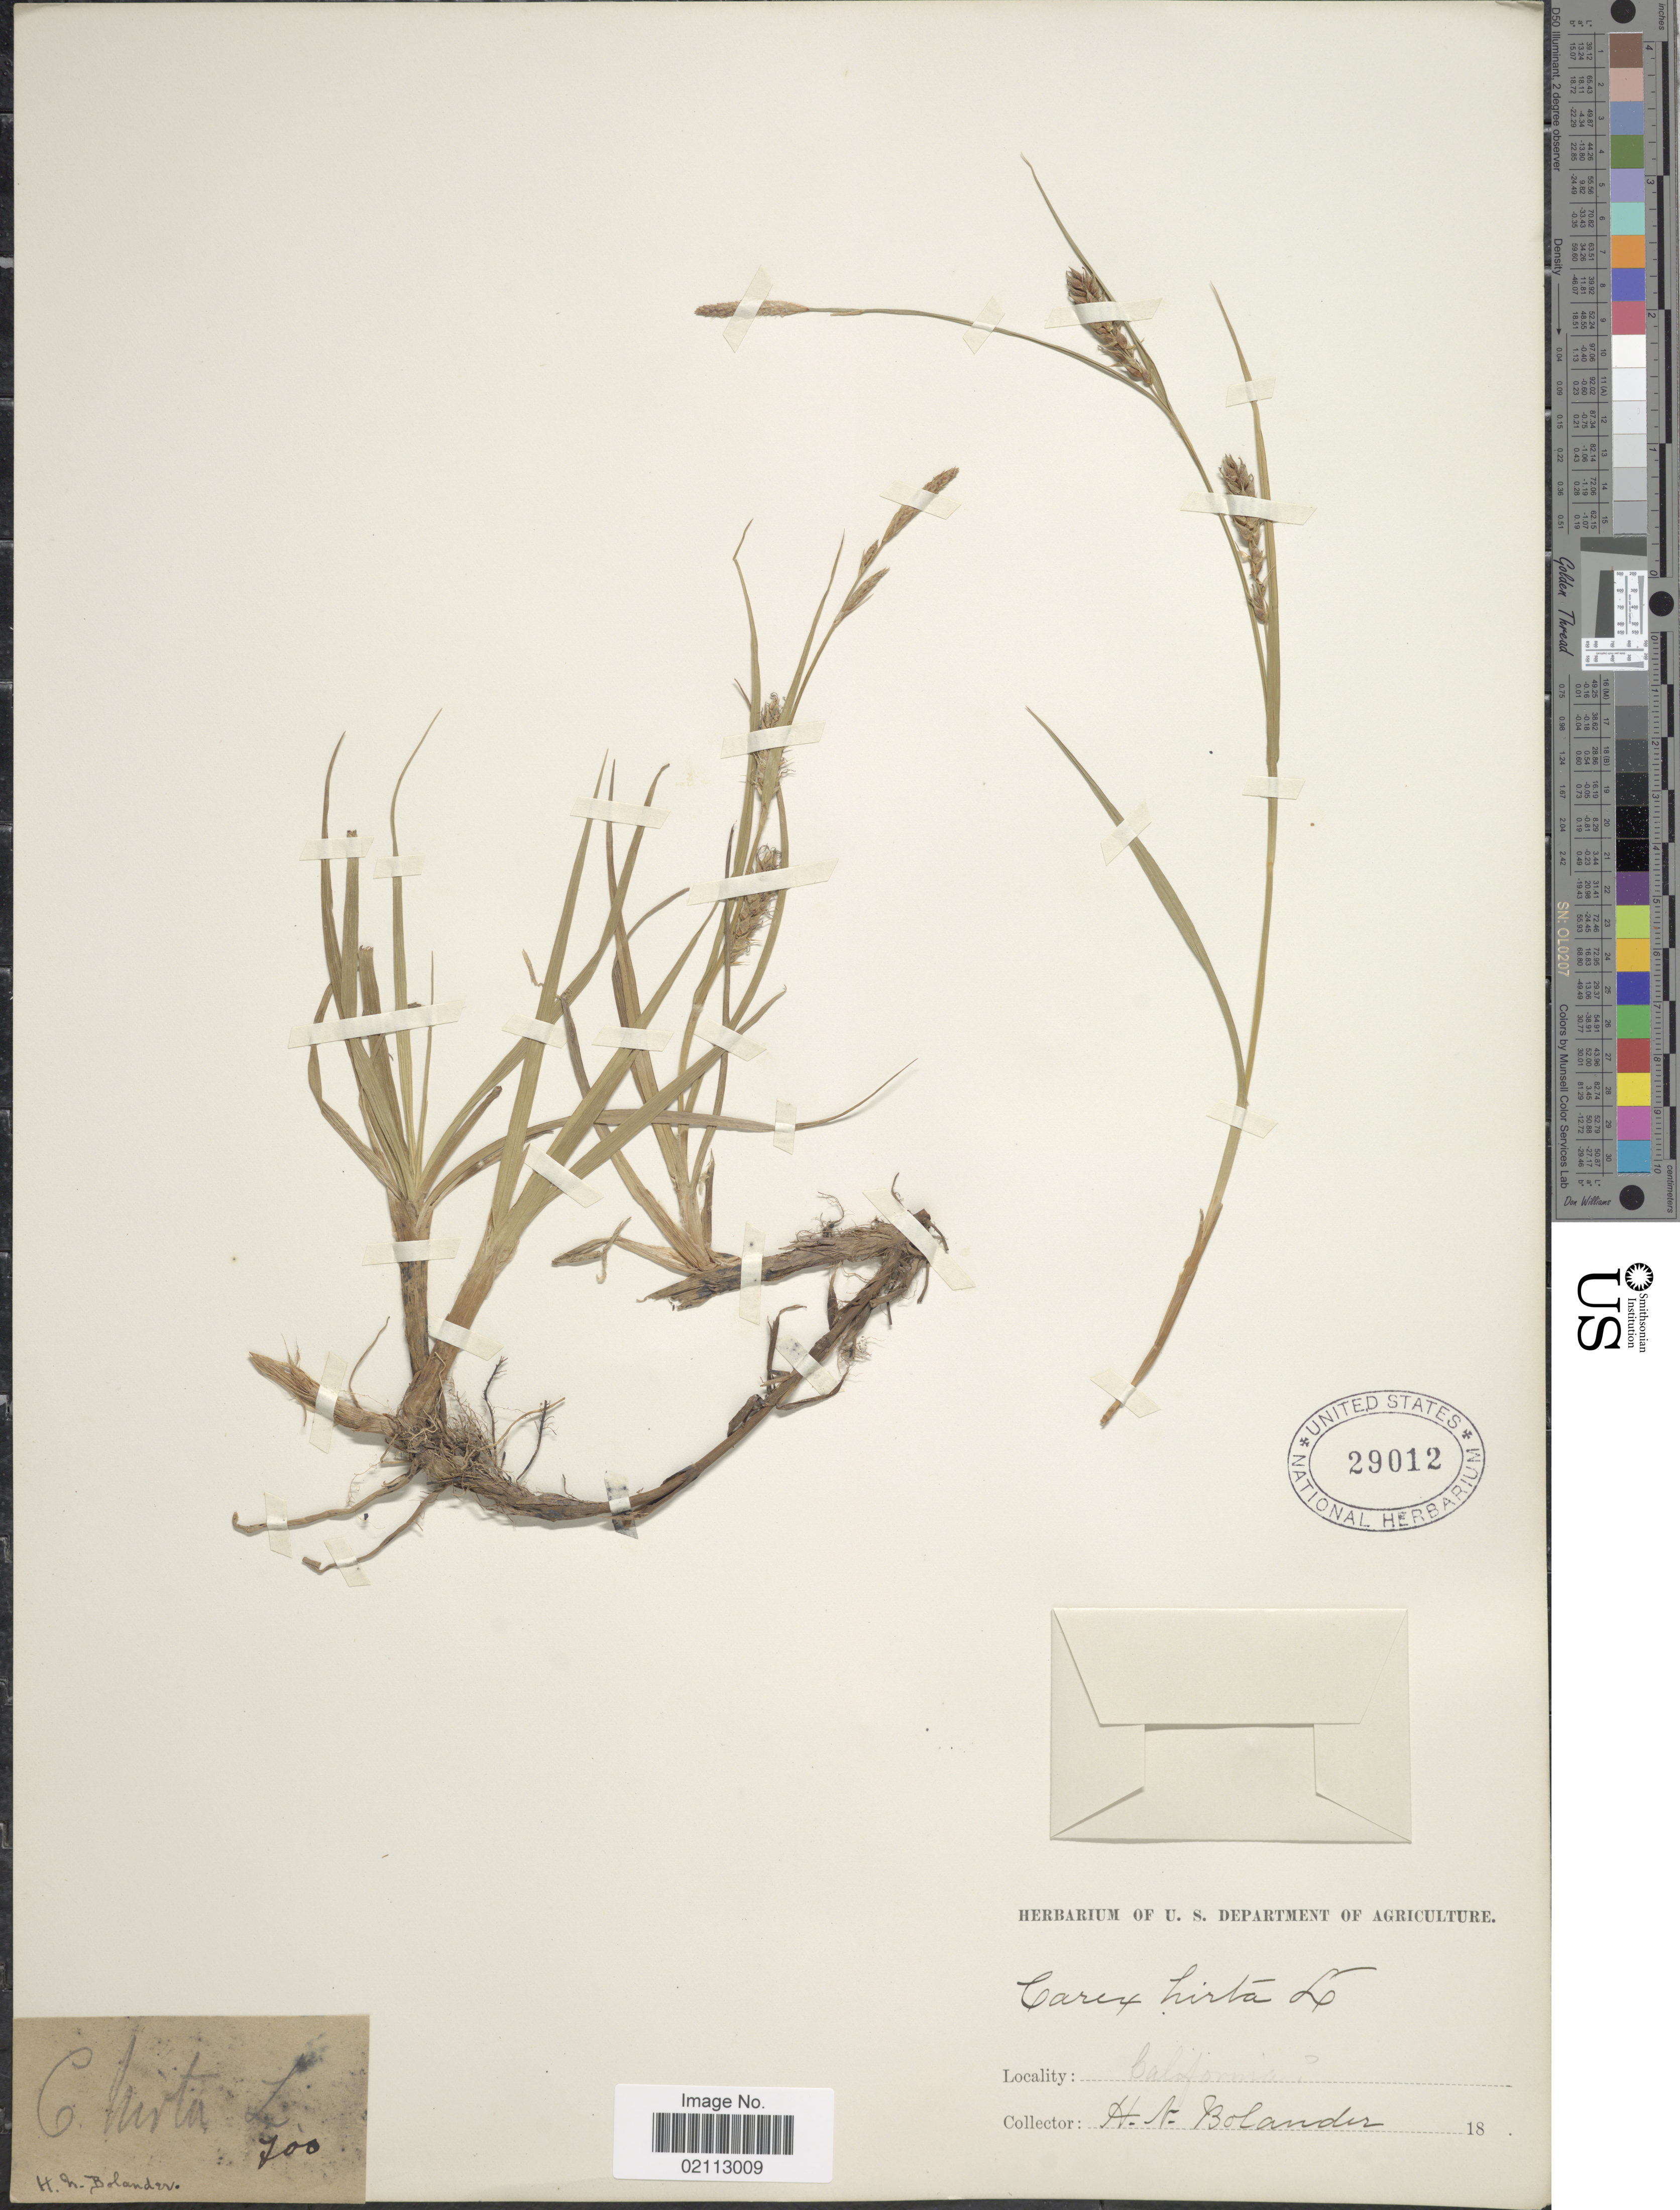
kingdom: Plantae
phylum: Tracheophyta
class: Liliopsida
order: Poales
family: Cyperaceae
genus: Carex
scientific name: Carex hirta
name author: L.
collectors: H. Bolander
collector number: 700?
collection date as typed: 18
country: United States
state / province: California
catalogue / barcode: US 29012